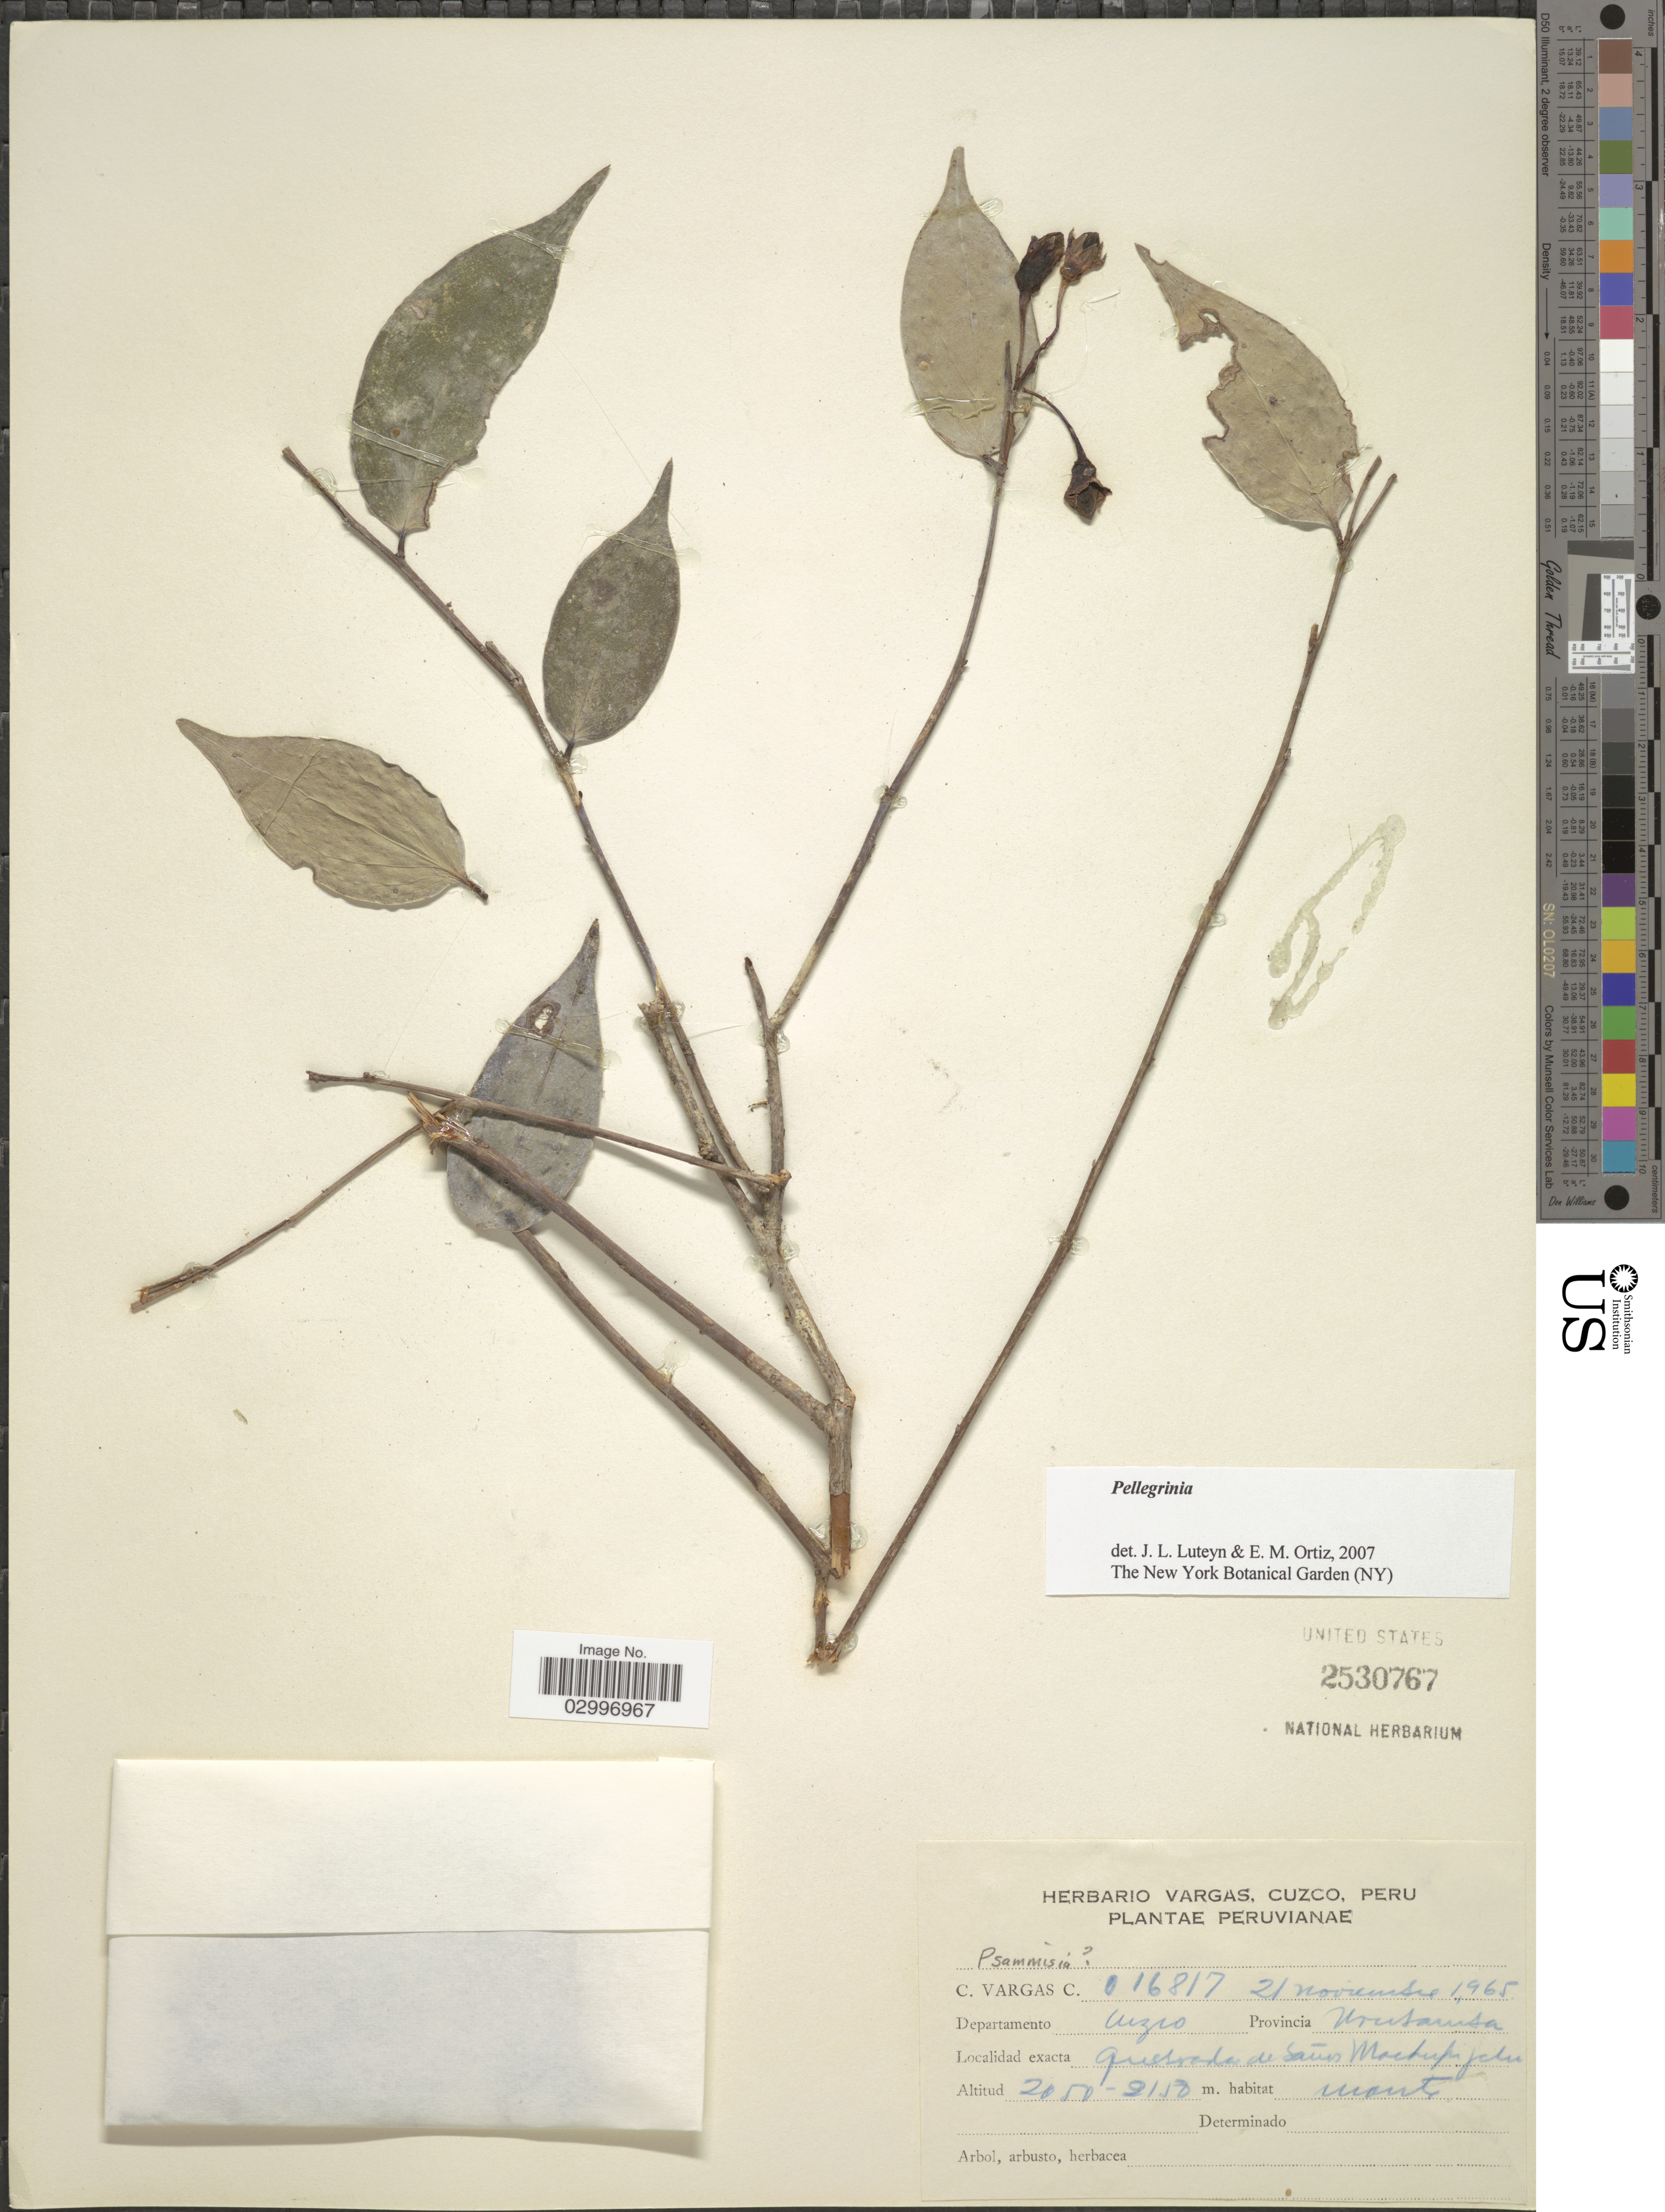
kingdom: Plantae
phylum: Tracheophyta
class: Magnoliopsida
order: Ericales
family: Ericaceae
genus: Pellegrinia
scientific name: Pellegrinia sp.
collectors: C. Vargas Calderón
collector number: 016817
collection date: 1965-11-21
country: Peru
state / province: Cusco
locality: Departamento Cuzco, Provincia Urubamba, quebrada de Banos Machupichu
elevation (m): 2050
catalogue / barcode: US 2530767